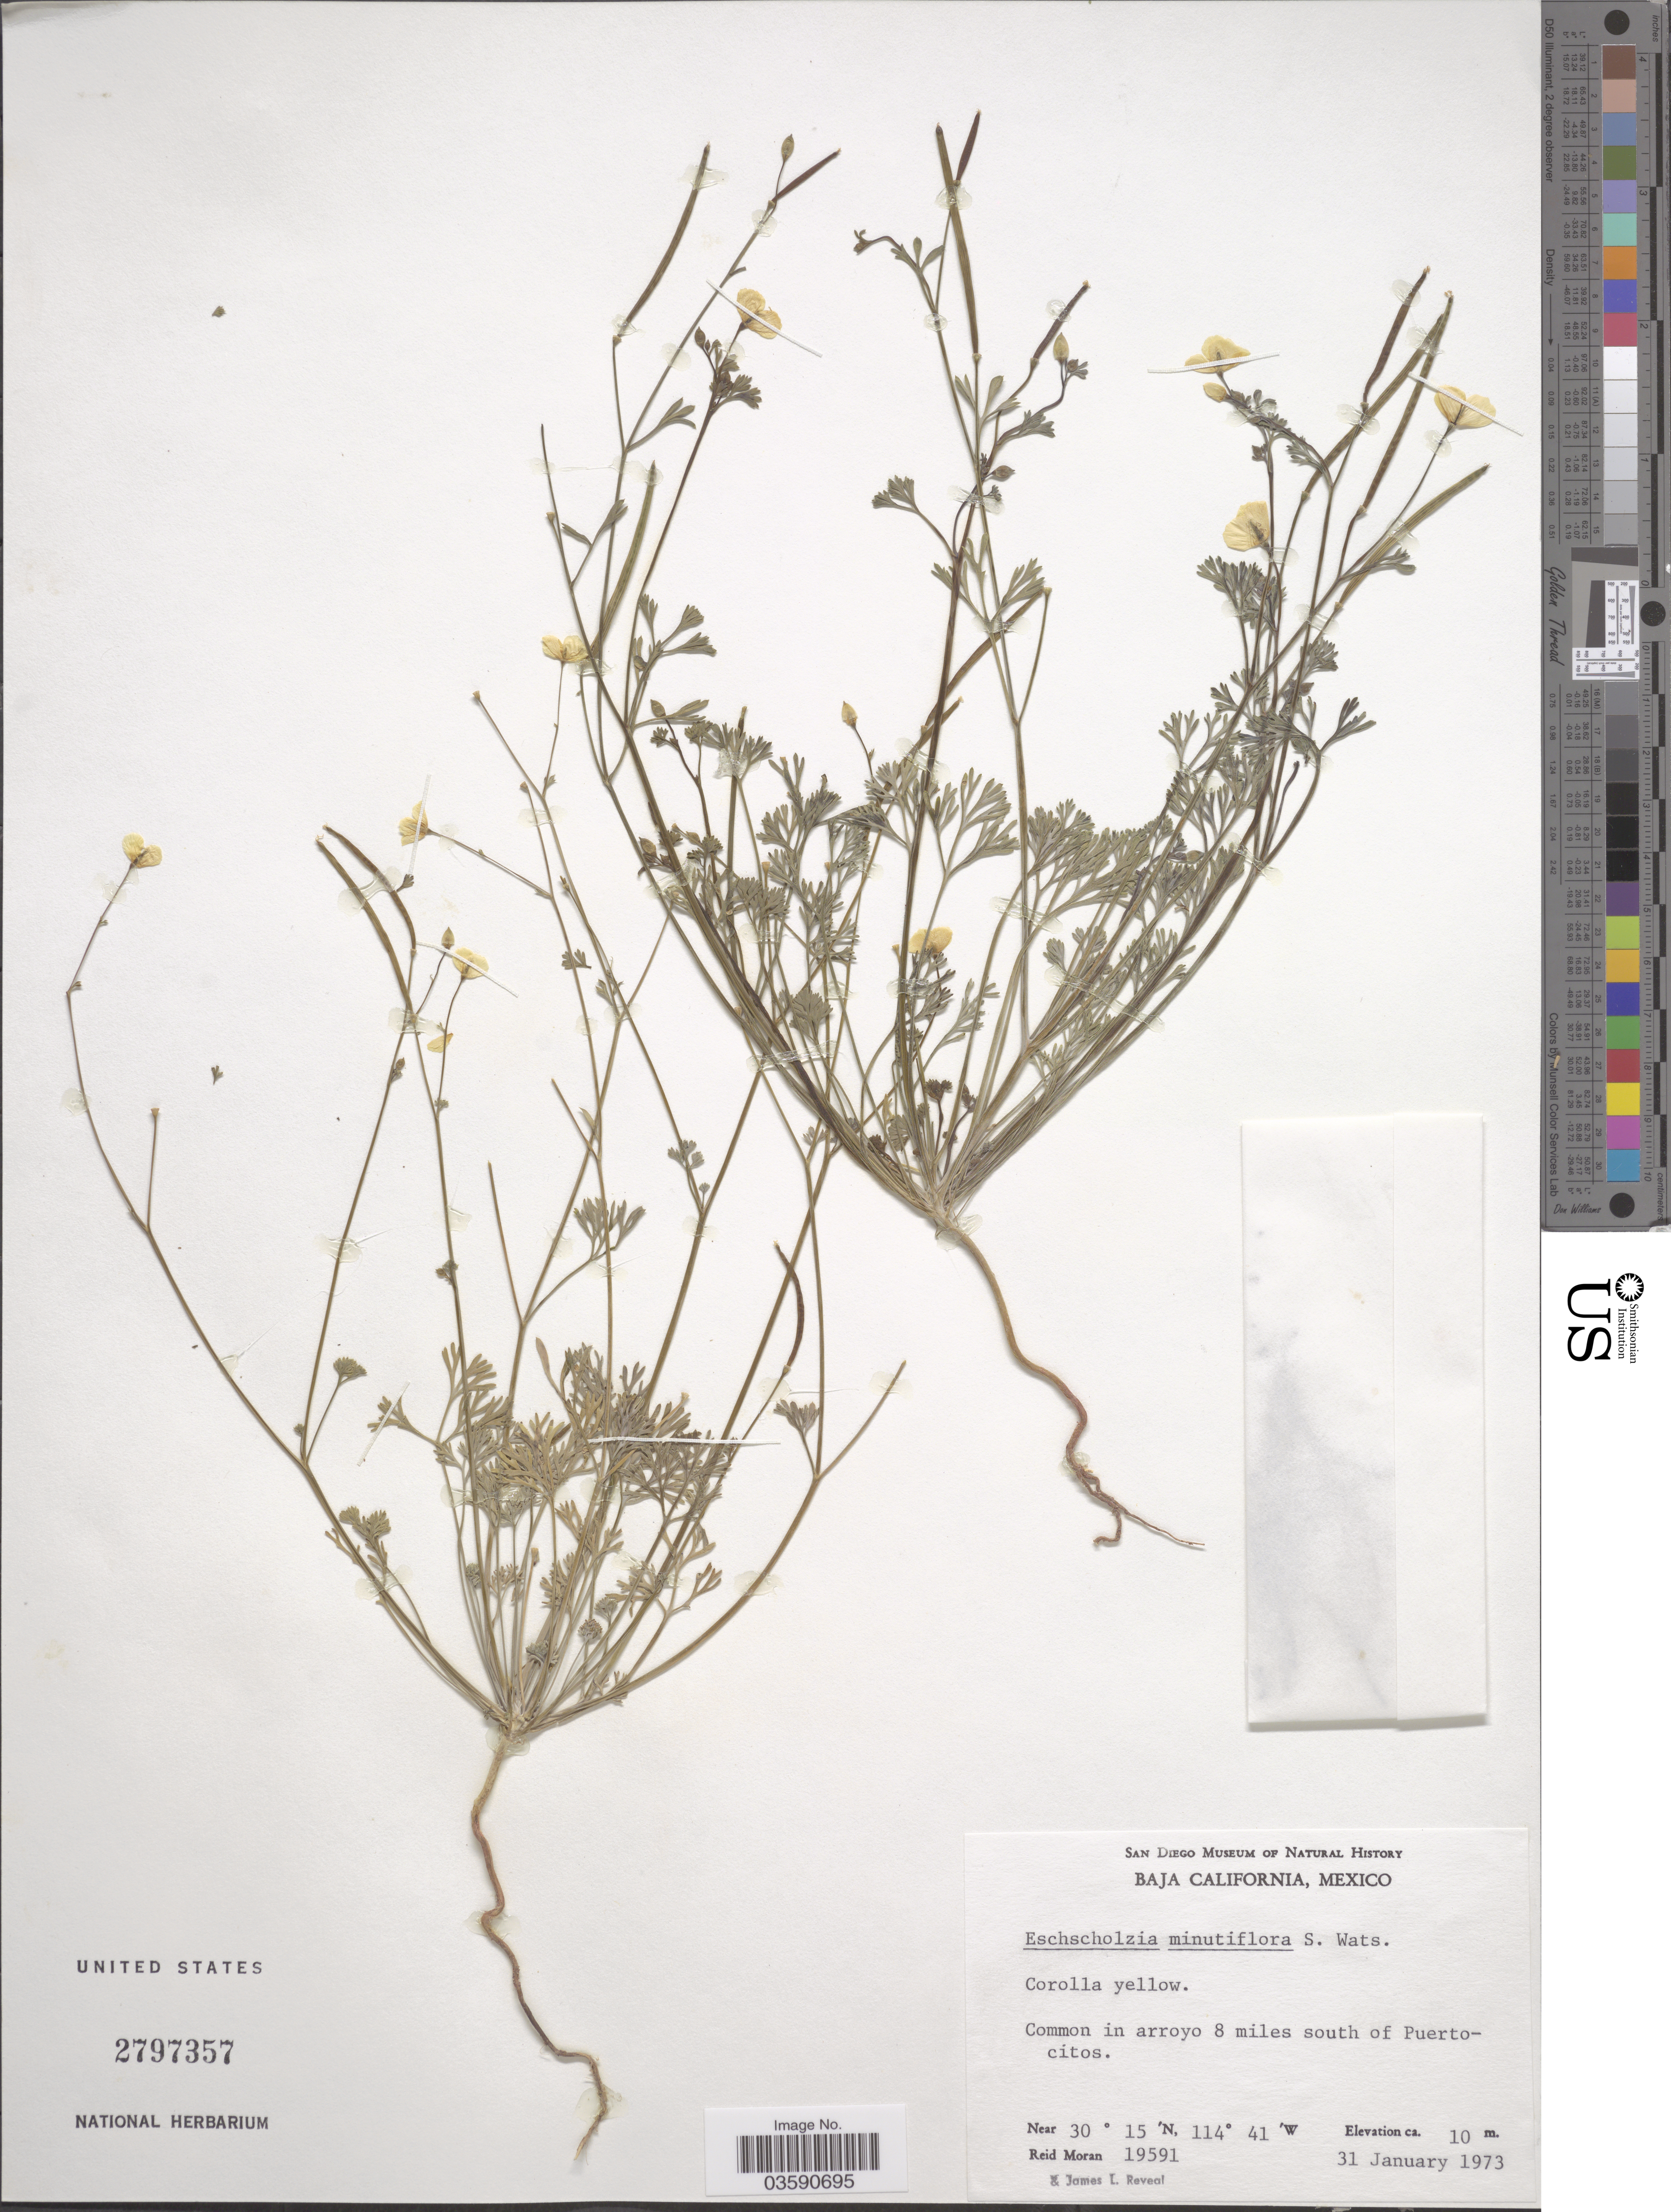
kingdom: Plantae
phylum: Tracheophyta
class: Magnoliopsida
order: Ranunculales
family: Papaveraceae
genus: Eschscholzia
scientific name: Eschscholzia minutiflora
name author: S. Watson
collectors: R. V. Moran & J. L. Reveal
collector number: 19591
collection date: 1973-01-31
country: Mexico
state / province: Baja California Norte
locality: Common in arroyo 8 miles south of Puertocitos.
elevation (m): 10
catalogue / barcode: US 2797357